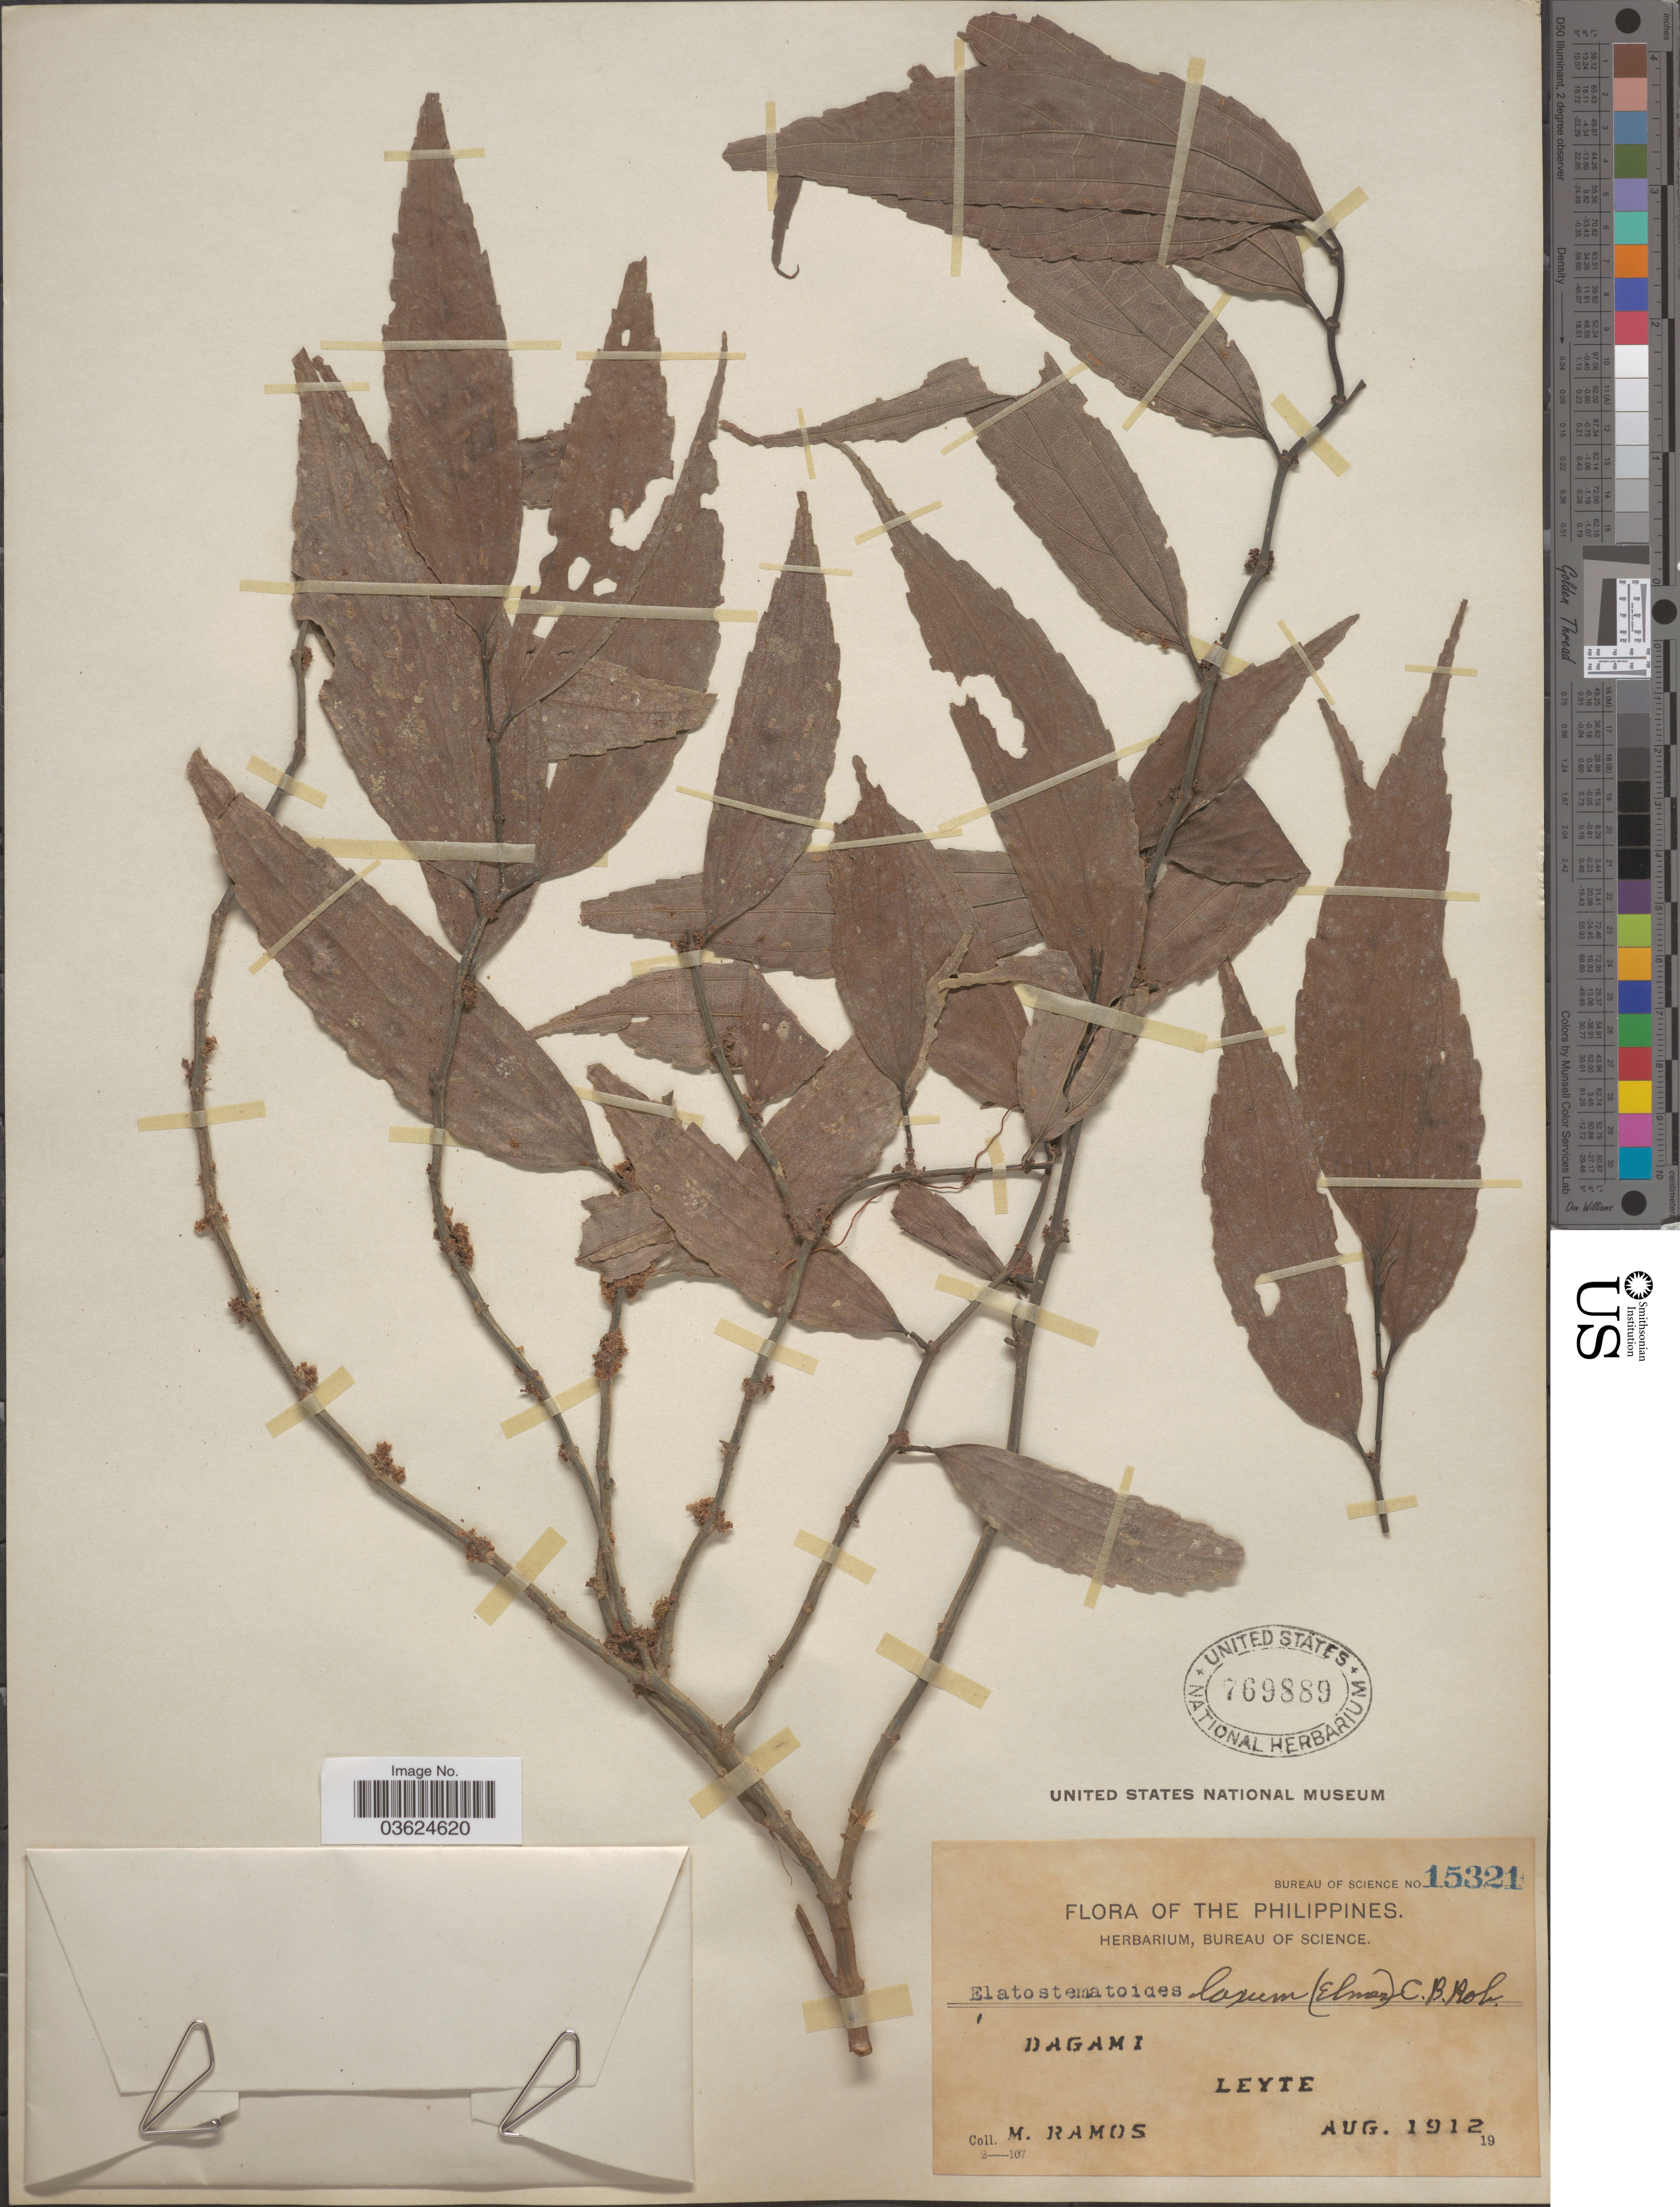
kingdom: Plantae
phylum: Tracheophyta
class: Magnoliopsida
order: Rosales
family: Urticaceae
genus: Elatostematoides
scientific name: Elatostematoides laxum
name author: (Elmer) C.B. Rob.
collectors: M. Ramos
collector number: Bureau of Science 15321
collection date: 1912-08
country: Philippines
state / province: Eastern Visayas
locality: Dagami, Leyte.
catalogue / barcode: US 769889